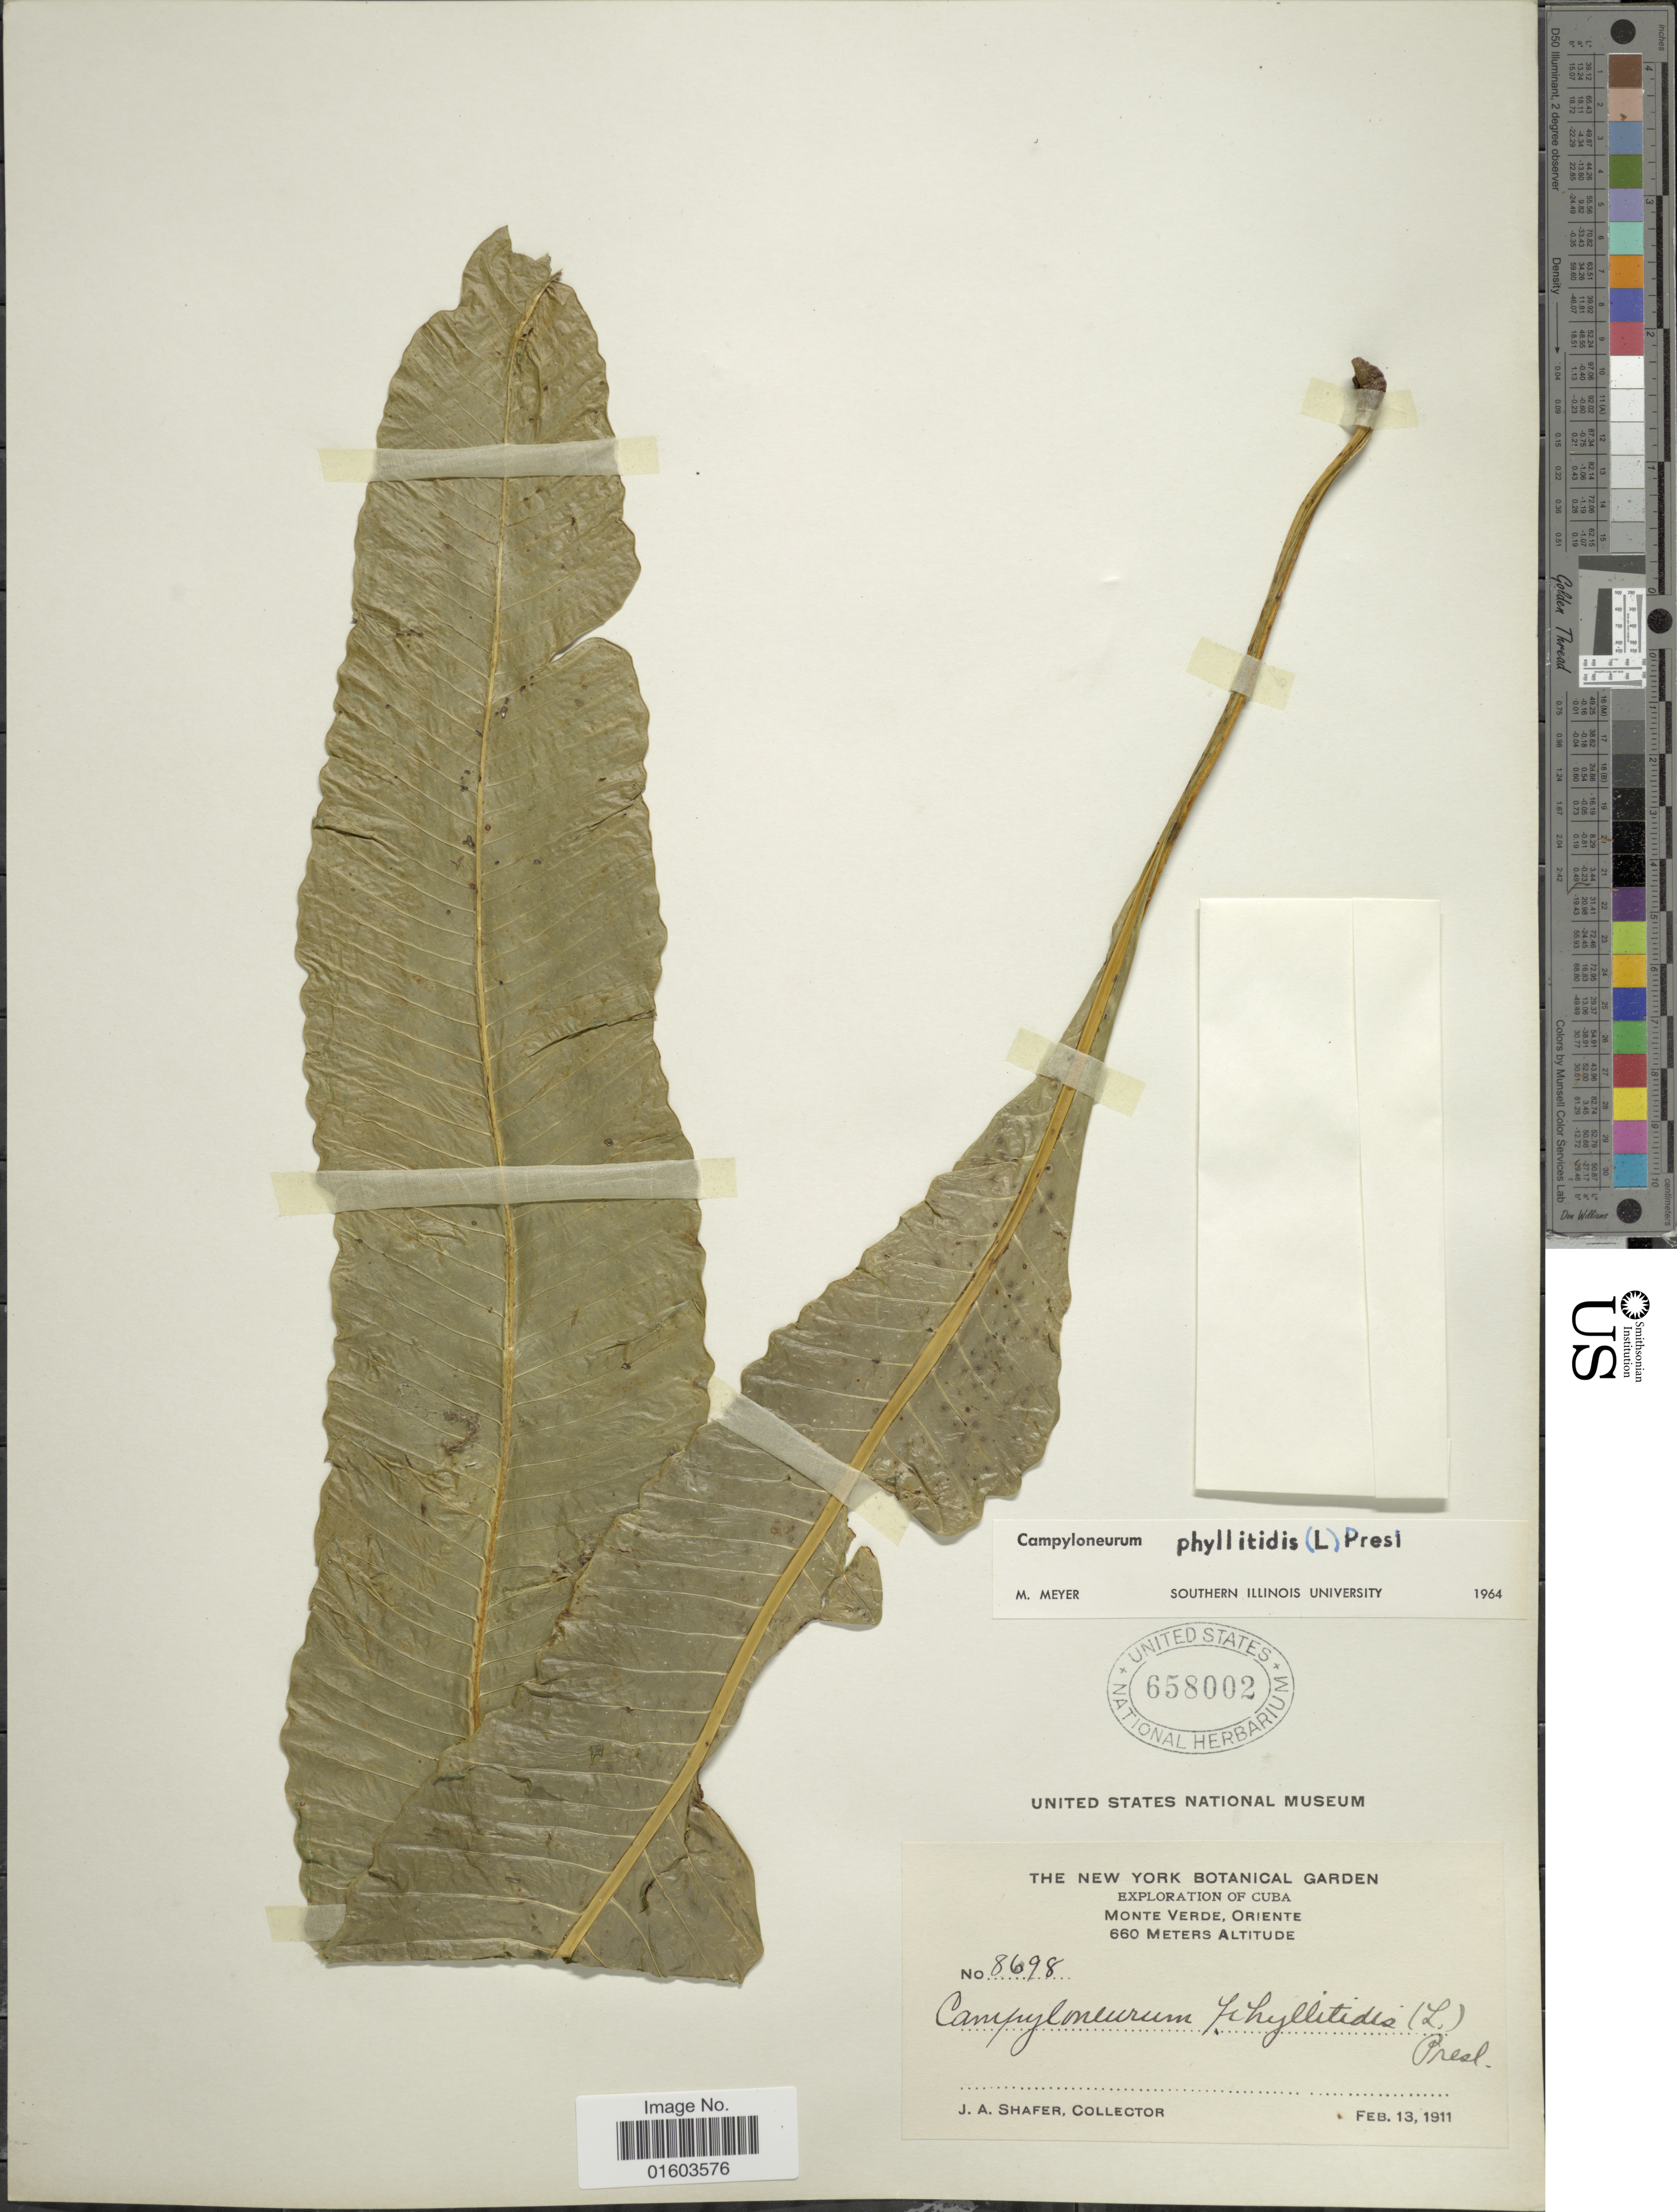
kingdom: Plantae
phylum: Tracheophyta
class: Polypodiopsida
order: Polypodiales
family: Polypodiaceae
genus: Campyloneurum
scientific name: Campyloneurum latum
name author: T. Moore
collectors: J. A. Shafer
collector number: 8698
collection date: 1911-02-13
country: Cuba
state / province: Oriente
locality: Monte Verde, Oriente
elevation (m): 660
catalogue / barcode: US 658002